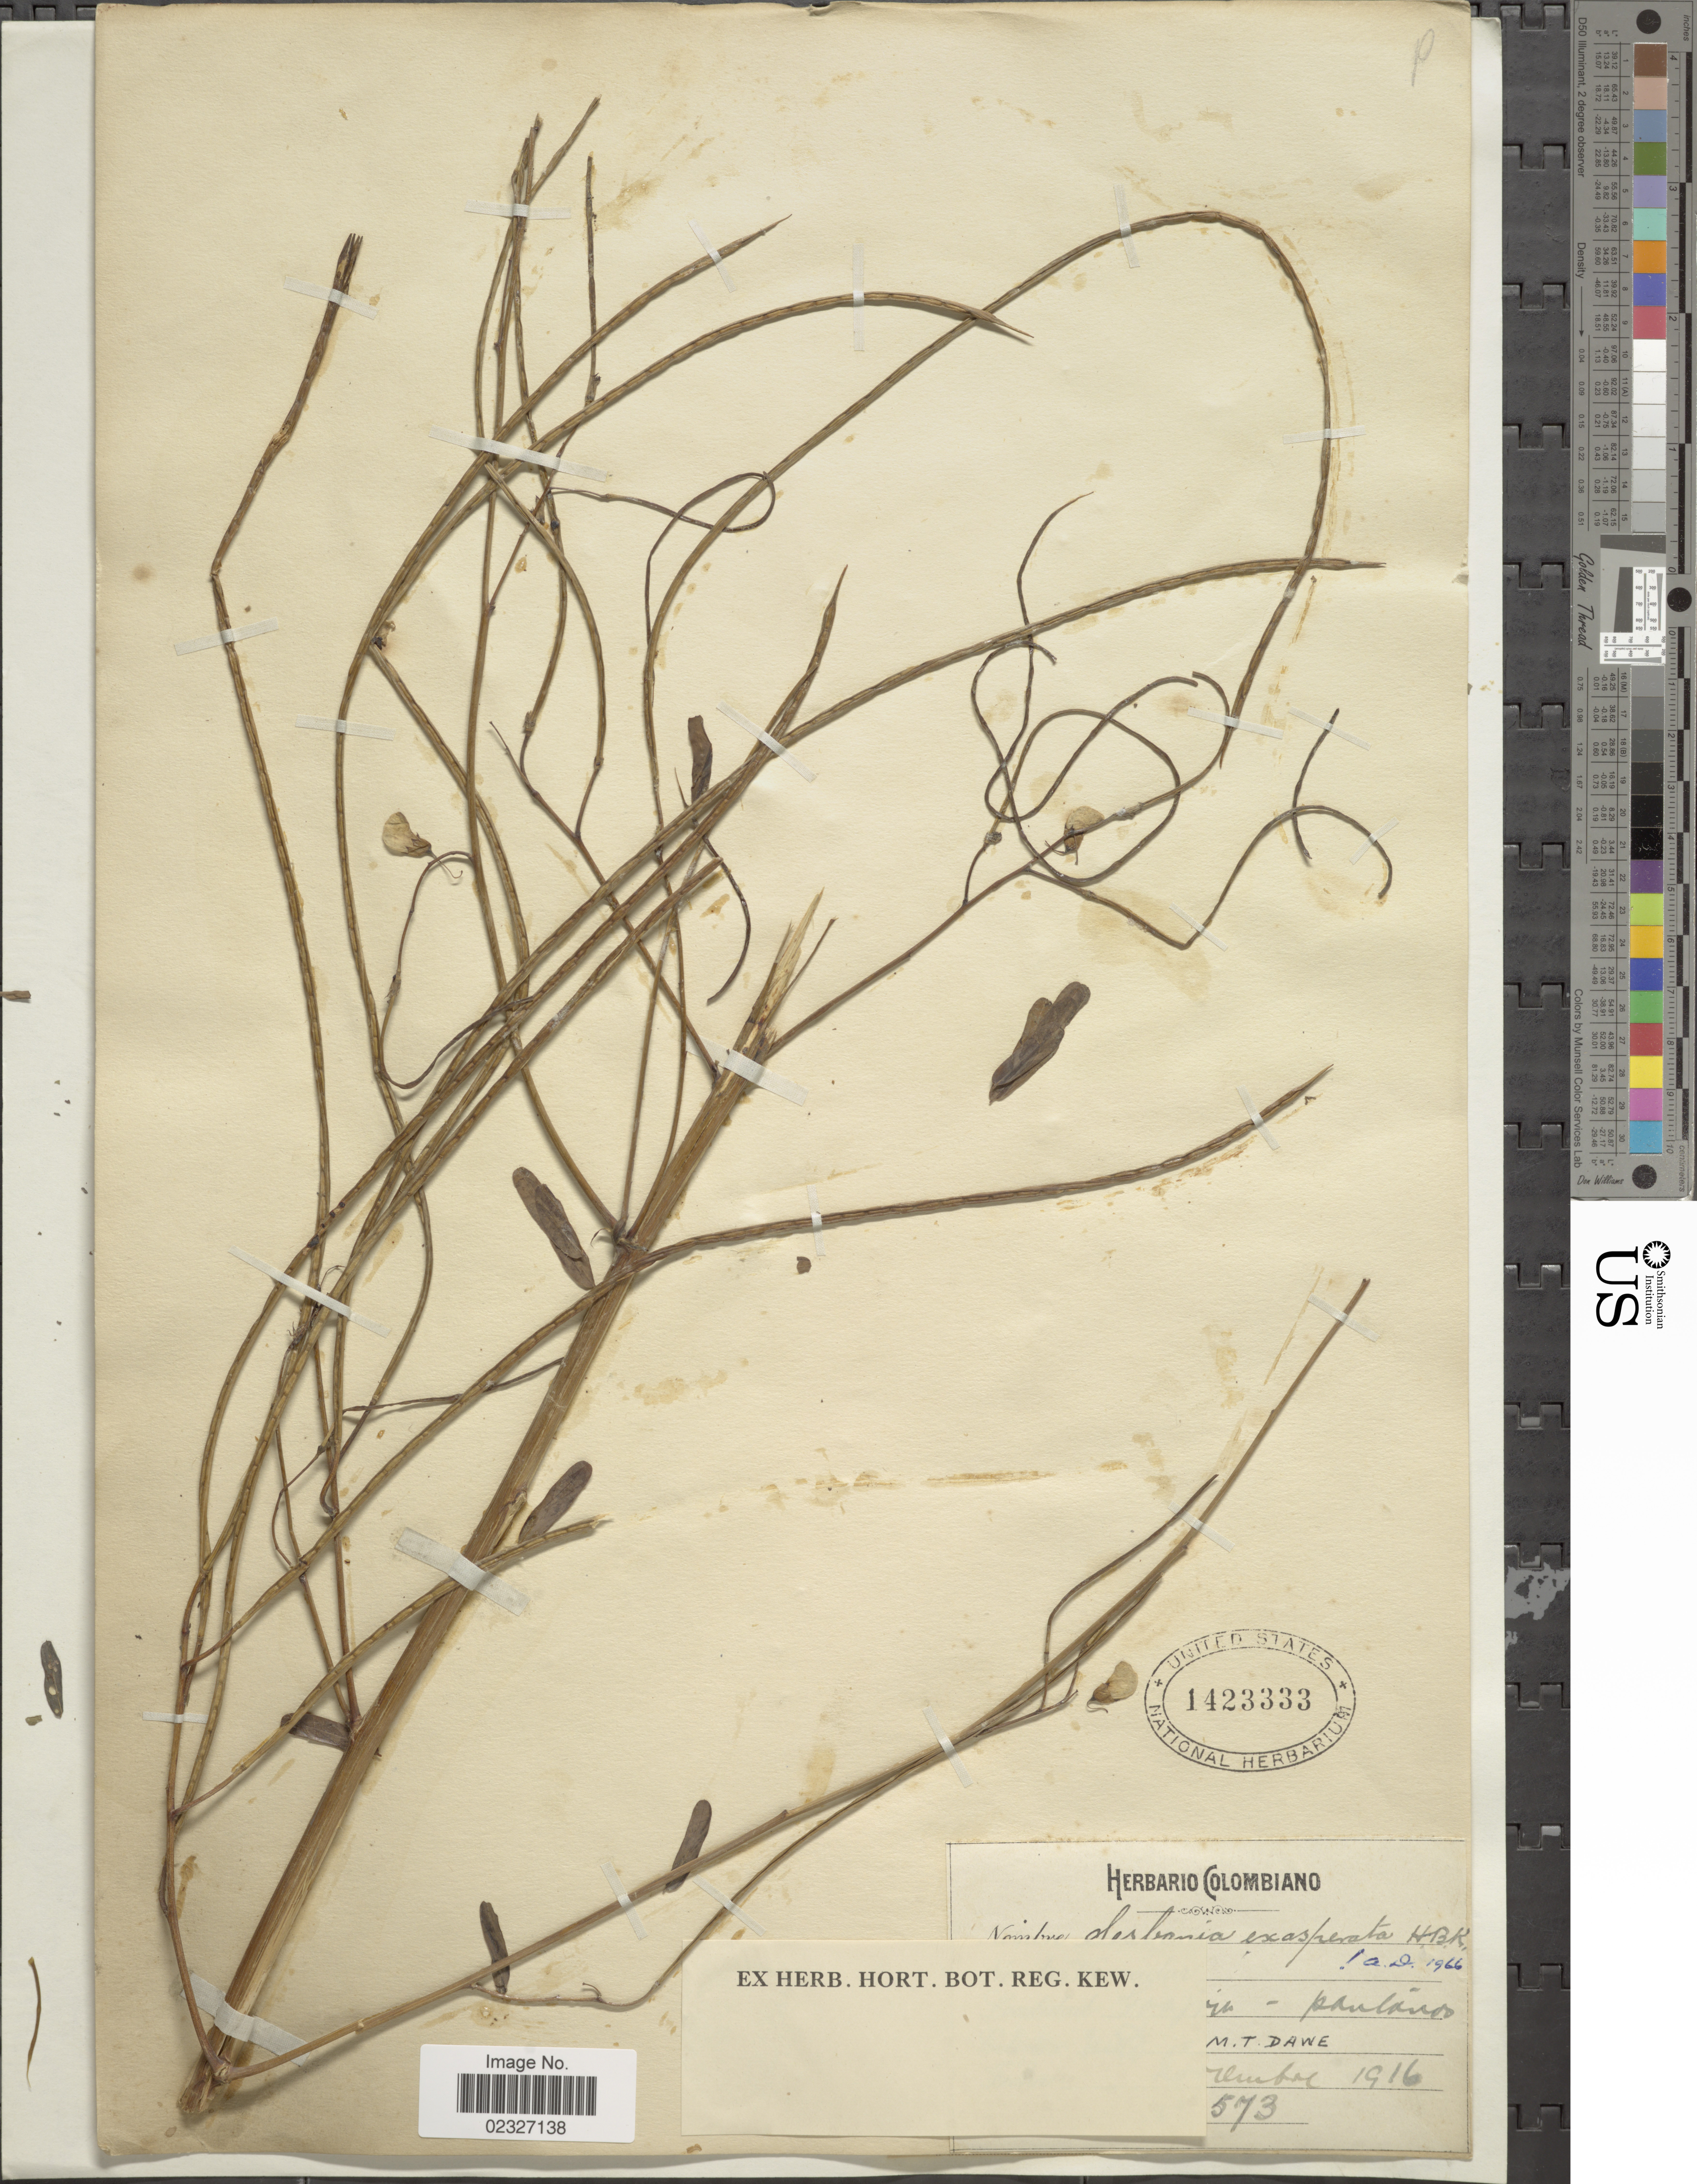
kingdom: Plantae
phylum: Tracheophyta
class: Magnoliopsida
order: Fabales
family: Fabaceae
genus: Sesbania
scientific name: Sesbania exaltata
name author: (Raf.) Cory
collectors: M. T. Dawe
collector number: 573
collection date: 1916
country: Colombia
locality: Pantanos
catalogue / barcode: US 1423333